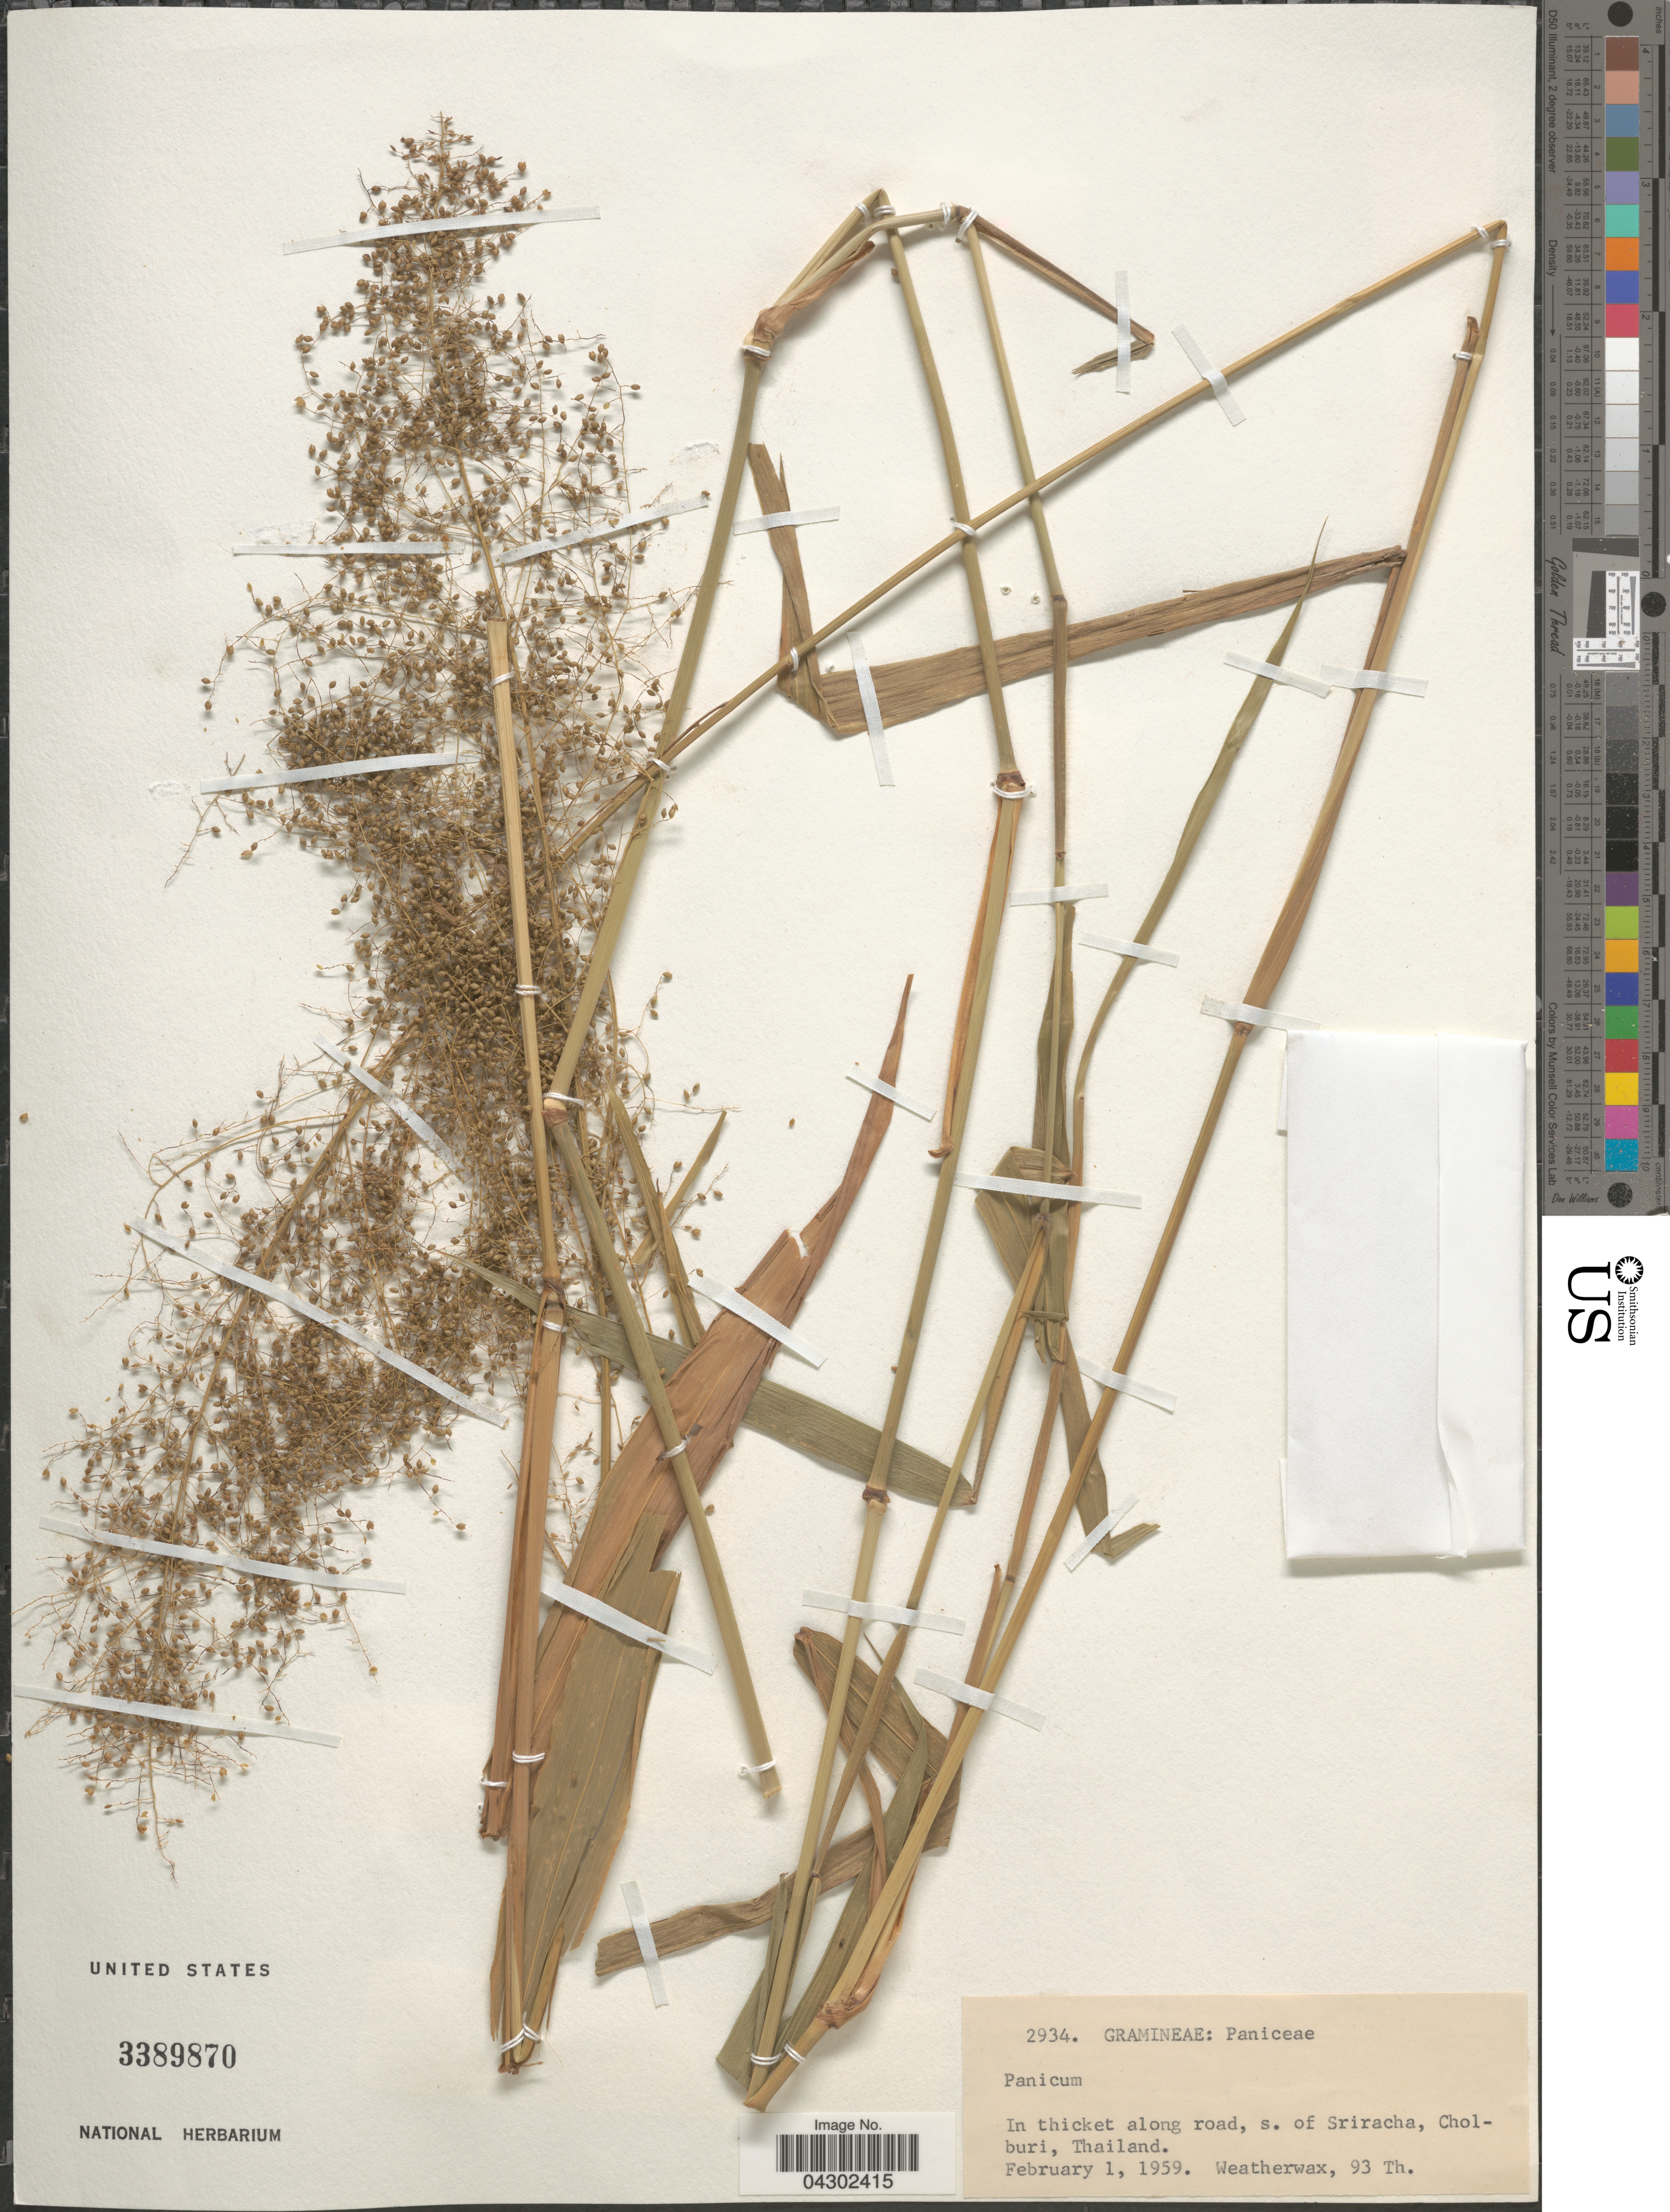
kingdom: Plantae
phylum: Tracheophyta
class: Liliopsida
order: Poales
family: Poaceae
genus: Panicum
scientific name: Panicum sp.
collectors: -. Weatherwax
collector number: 93 Th./2934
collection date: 1959-02-01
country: Thailand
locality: In thicket along road, s. of Sriracha, Cholburi.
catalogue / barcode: US 3389870